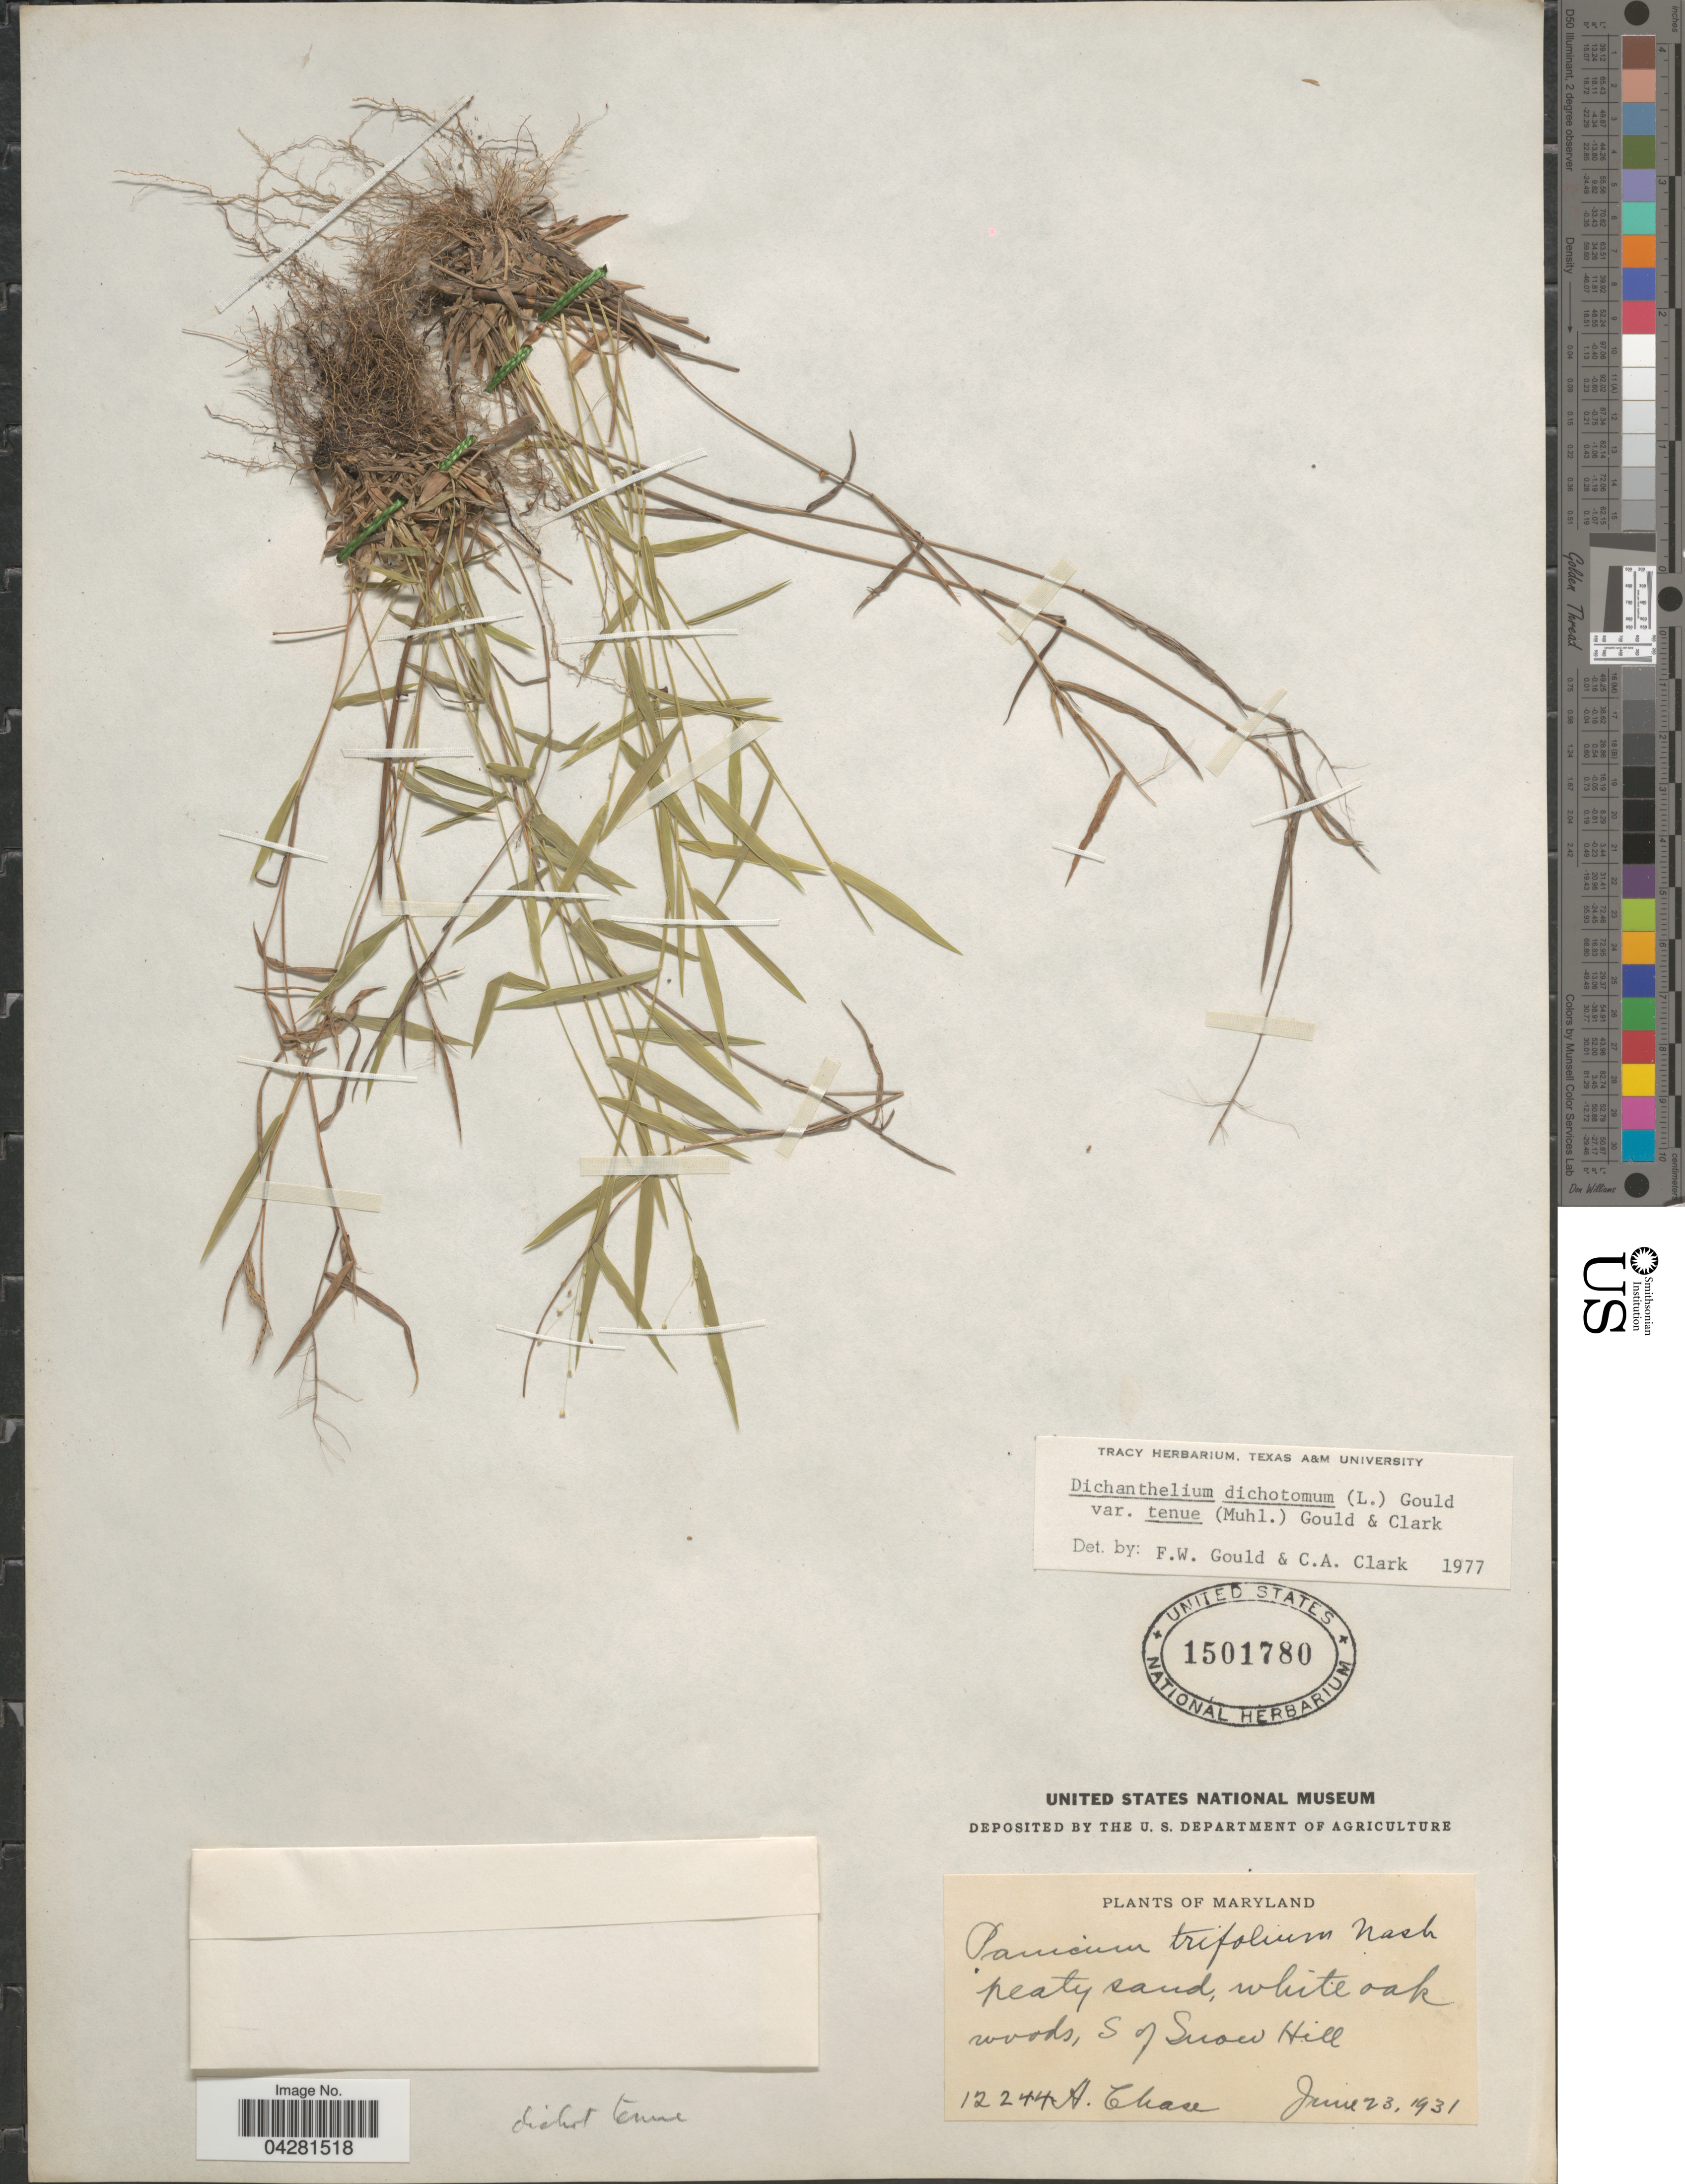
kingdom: Plantae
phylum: Tracheophyta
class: Liliopsida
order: Poales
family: Poaceae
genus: Dichanthelium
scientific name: Dichanthelium dichotomum var. unciphyllum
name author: (Trin.) Davidse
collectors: A. Chase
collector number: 12244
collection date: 1931-06-23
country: United States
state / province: Maryland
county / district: Worcester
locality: Peaty sand, white oak woods, S of Snow Hill.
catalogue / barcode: US 1501780